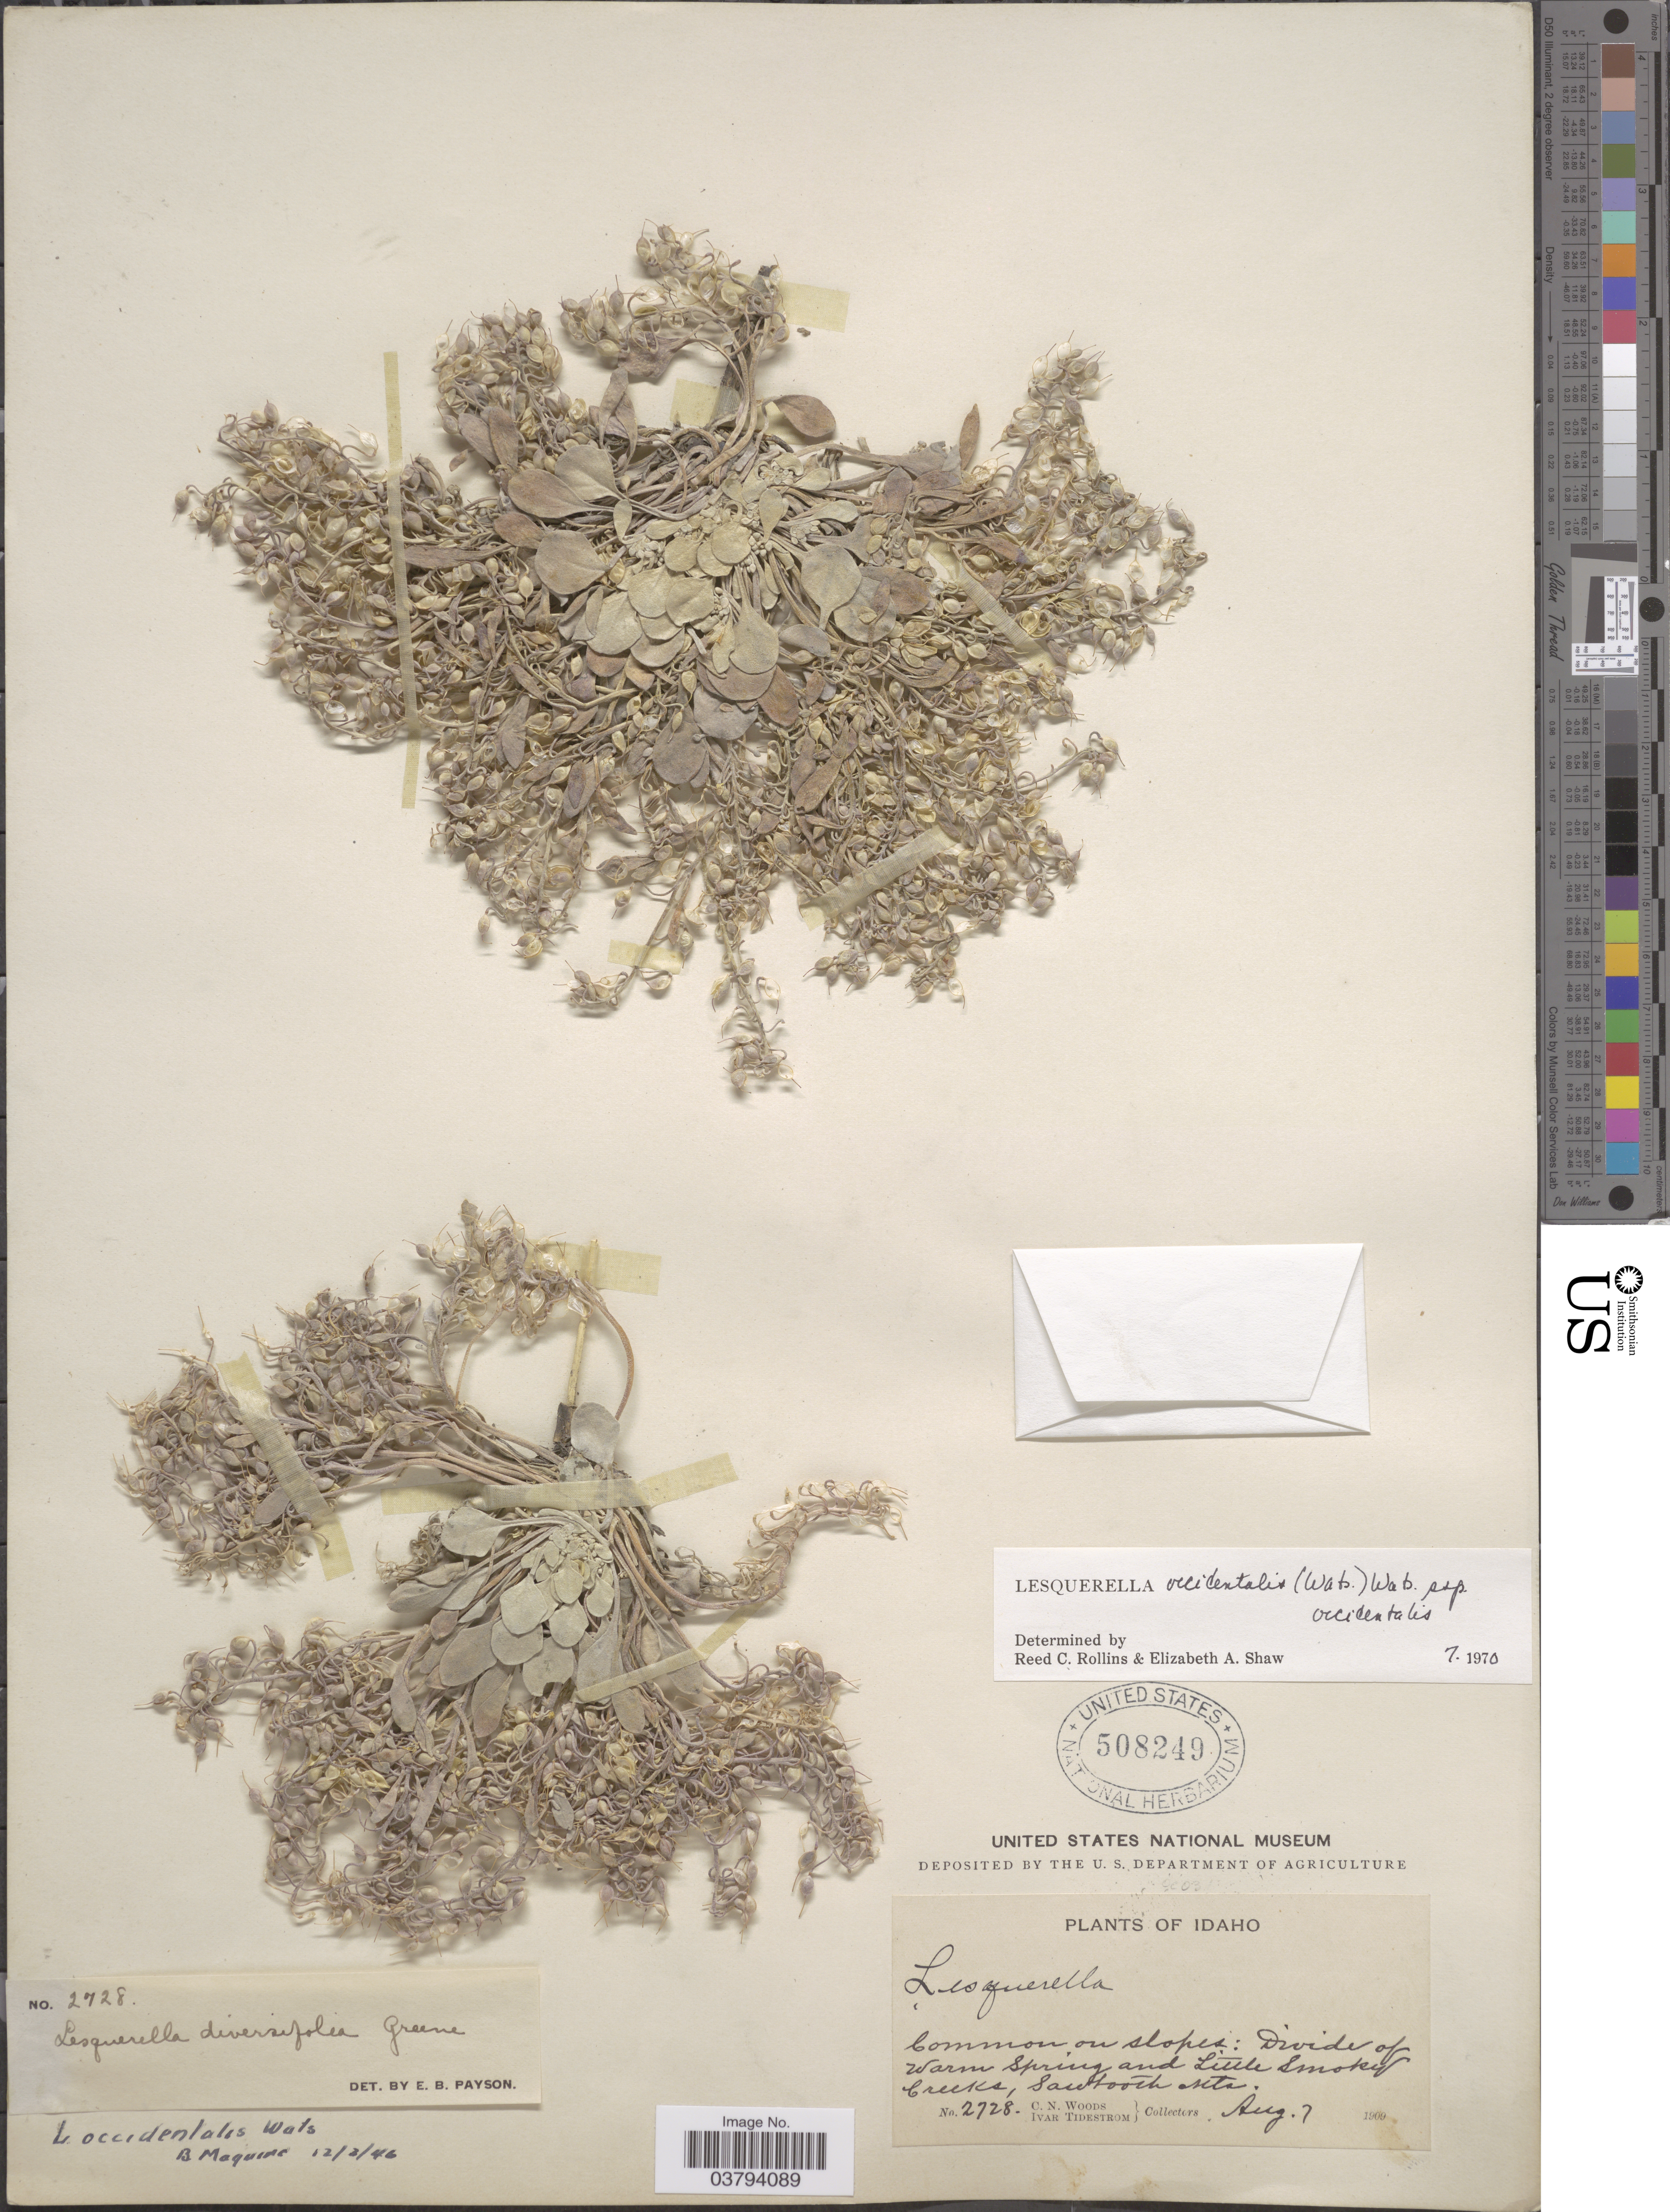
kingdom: Plantae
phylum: Tracheophyta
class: Magnoliopsida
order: Brassicales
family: Brassicaceae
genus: Lesquerella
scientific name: Lesquerella occidentalis var. occidentalis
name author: S. Watson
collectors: C. Woods & I. F. Tidestrom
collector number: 2728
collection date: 1909-08-07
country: United States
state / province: Idaho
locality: Divide of Warm Spring and Little Smokey Creeks, Sawtooth Mts.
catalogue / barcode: US 508249